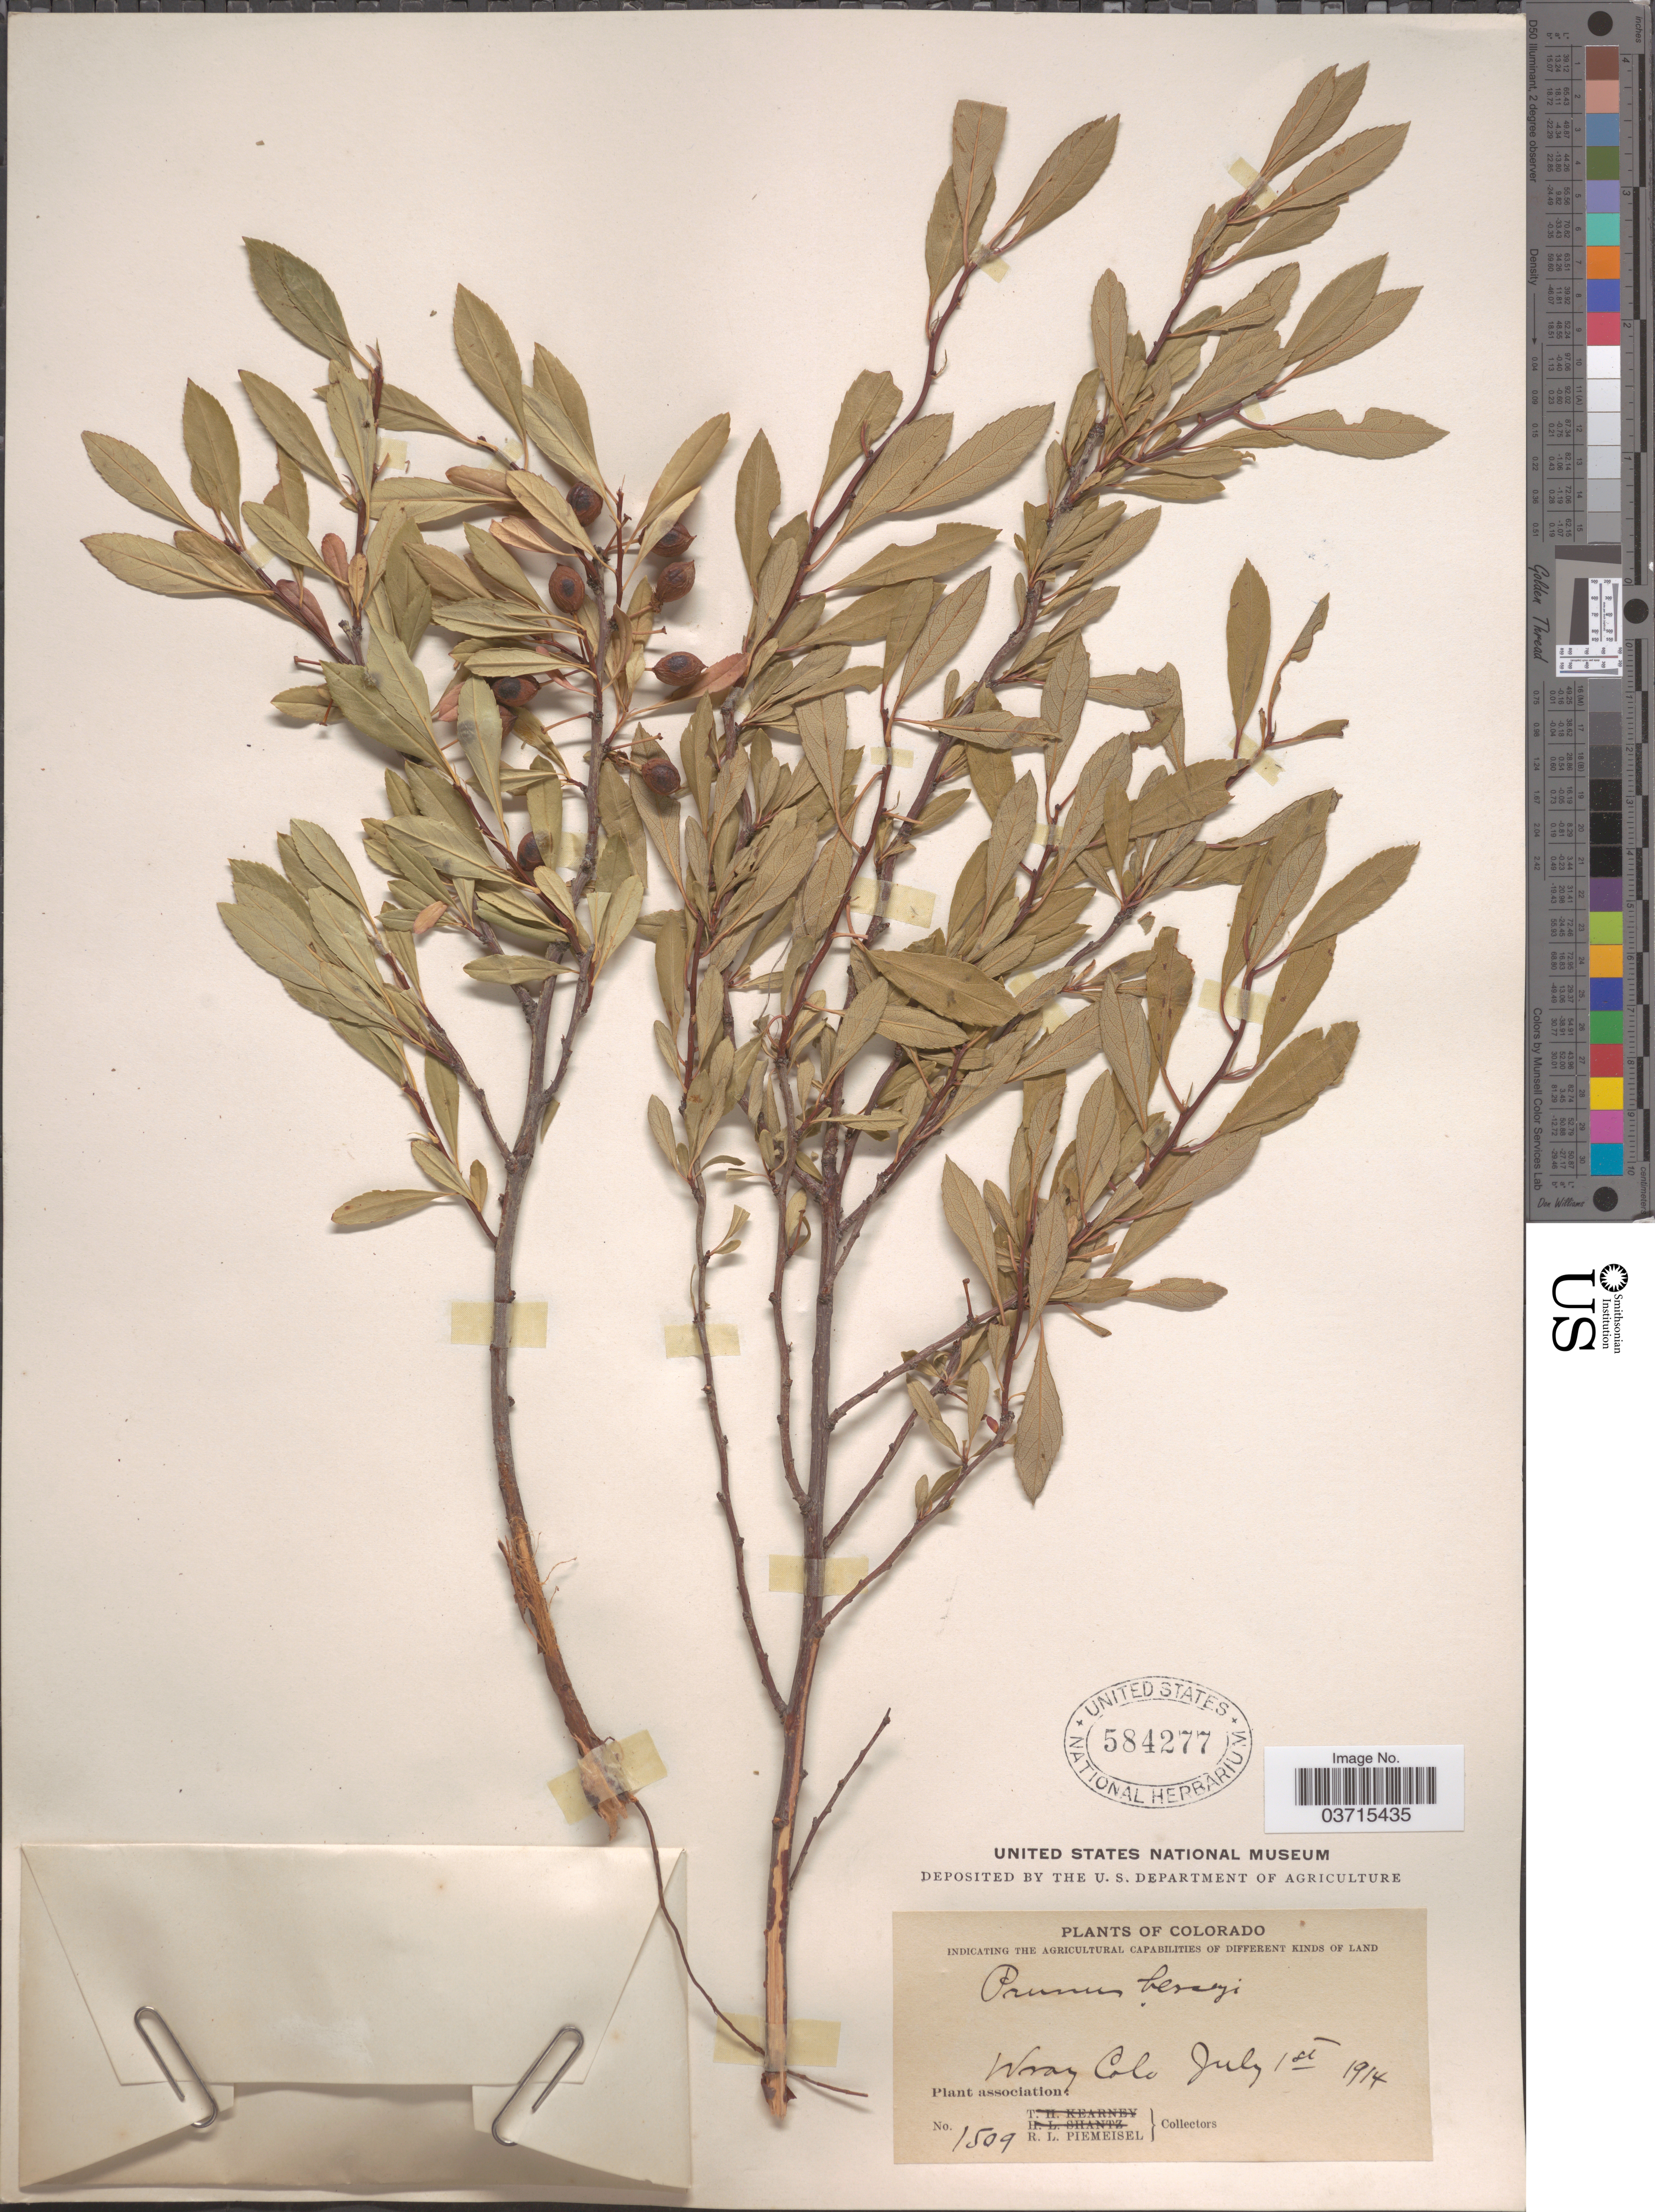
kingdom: Plantae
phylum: Tracheophyta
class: Magnoliopsida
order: Rosales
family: Rosaceae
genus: Prunus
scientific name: Prunus besseyi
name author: L.H. Bailey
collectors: R. L. Piemeisel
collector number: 1509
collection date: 1914-07-01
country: United States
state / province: Colorado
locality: Wray Colo.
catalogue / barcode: US 584277